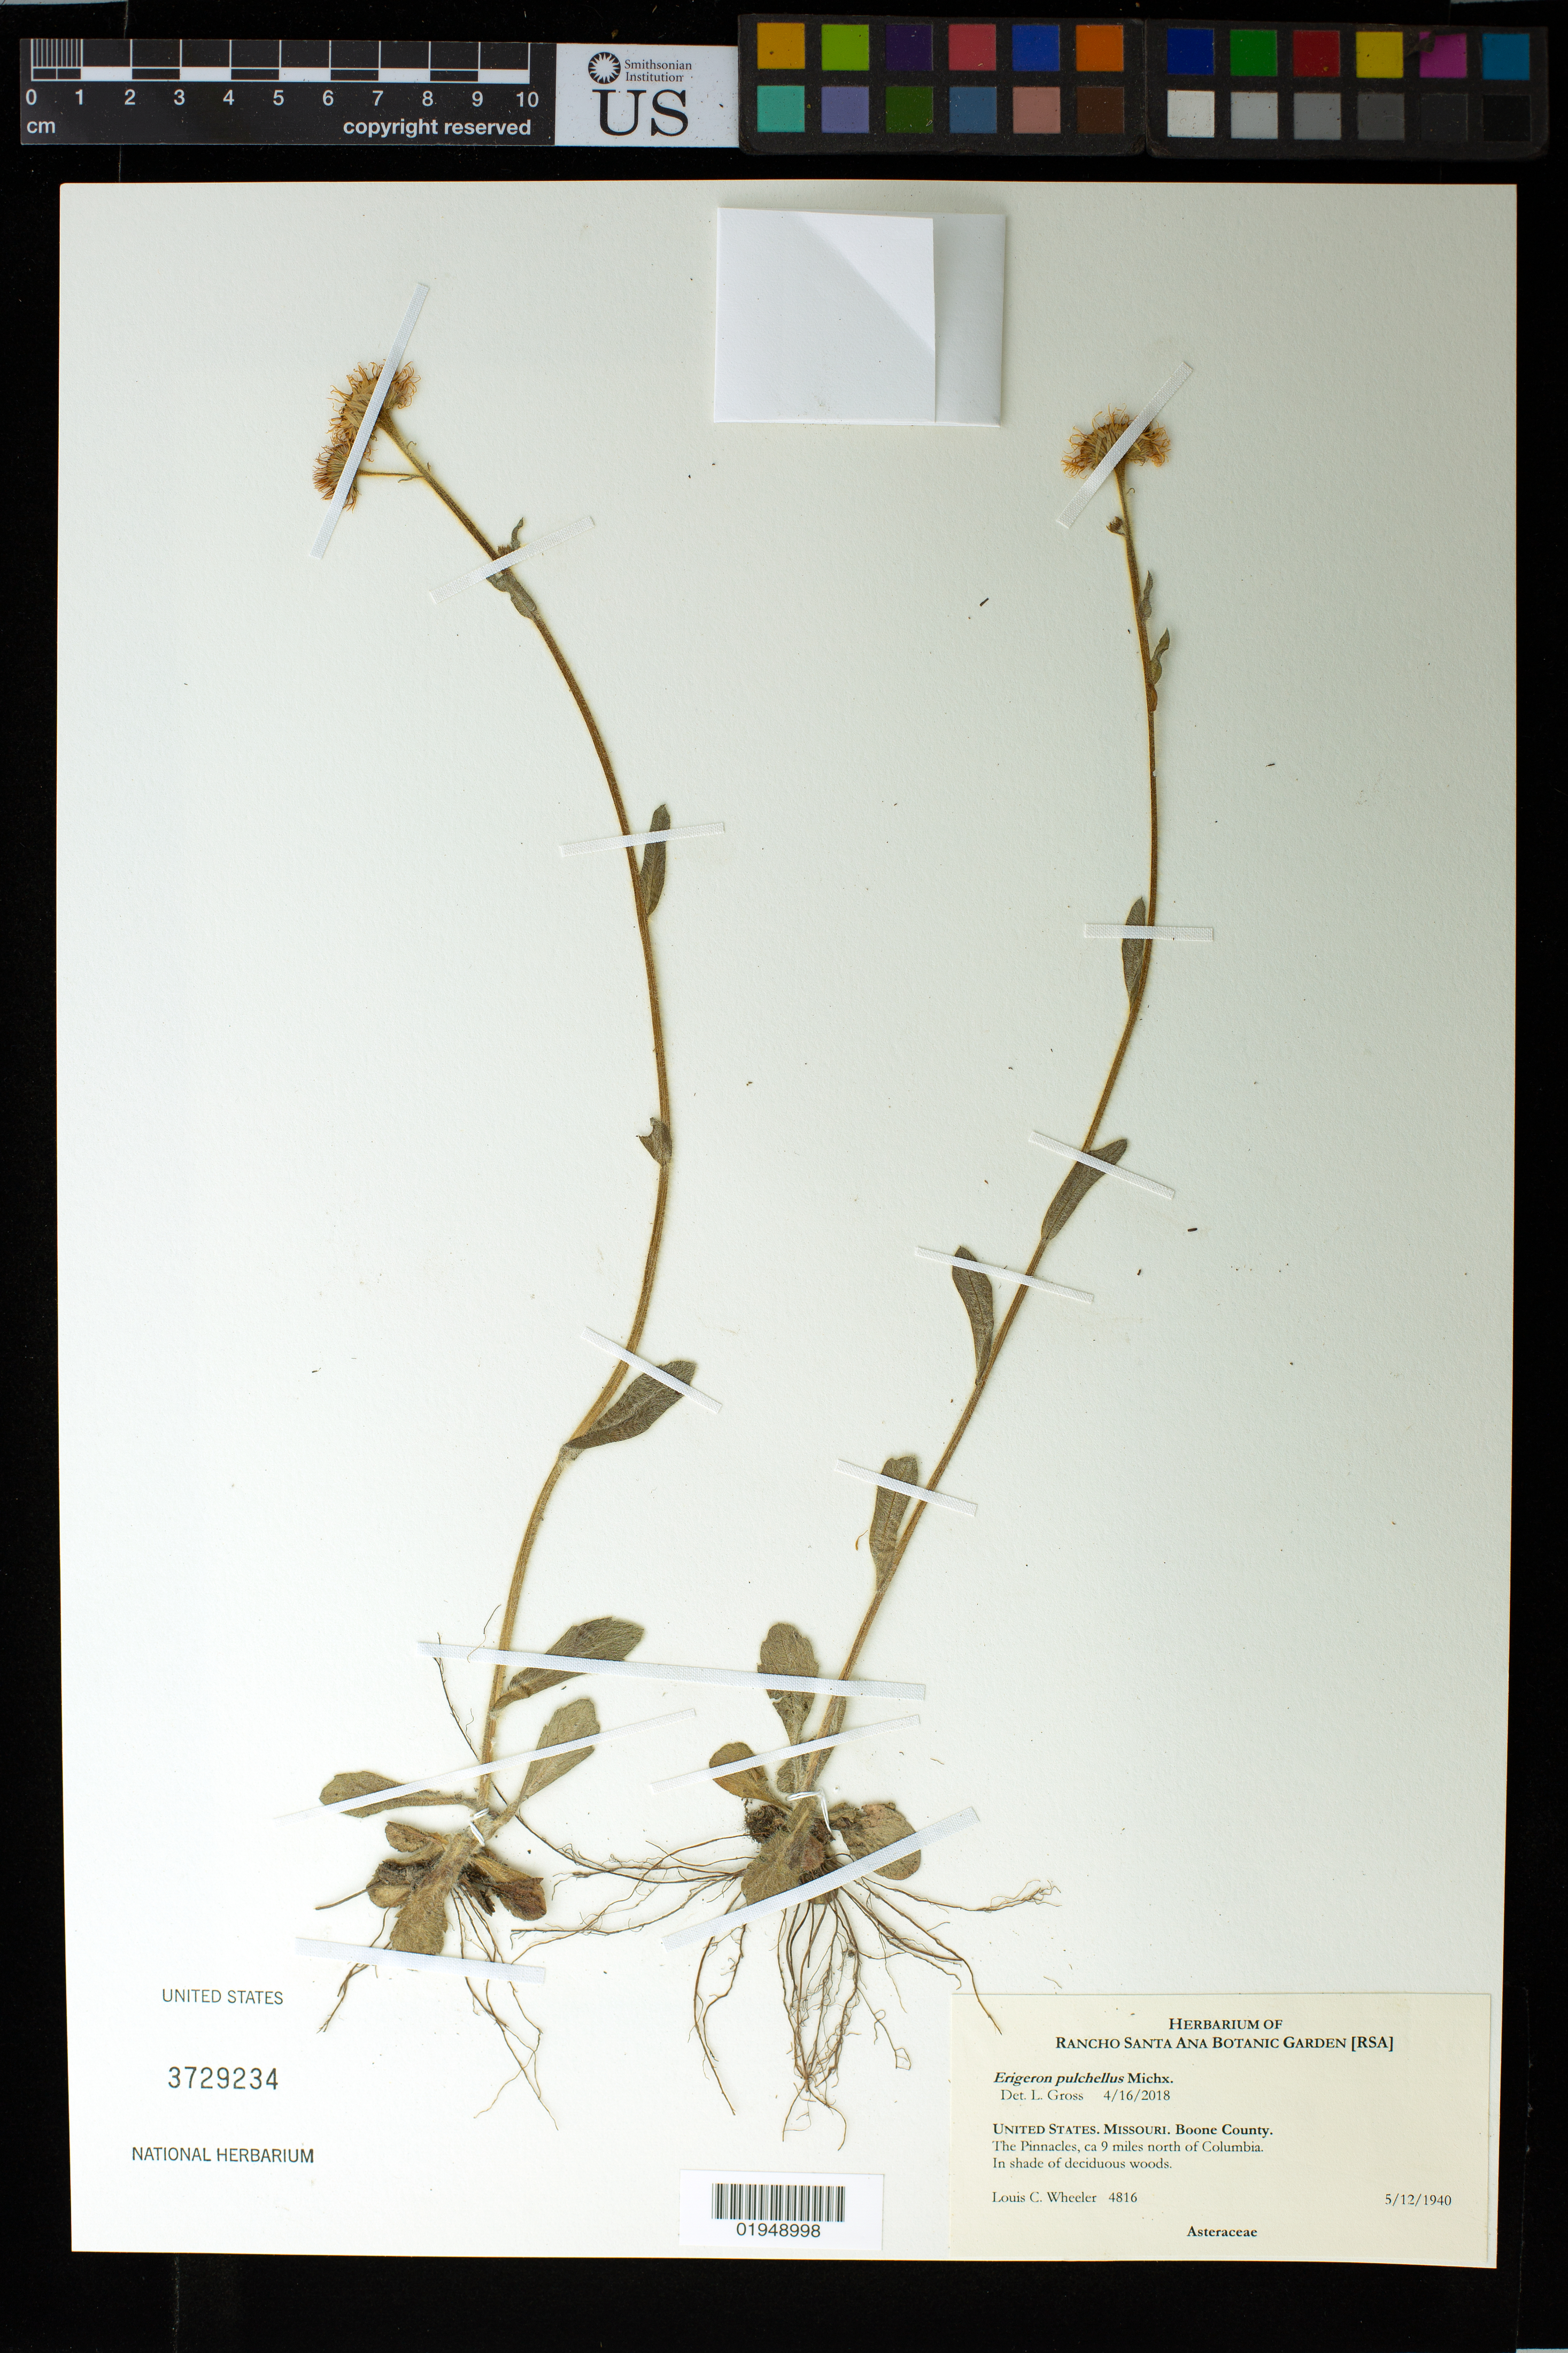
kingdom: Plantae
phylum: Tracheophyta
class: Magnoliopsida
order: Asterales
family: Asteraceae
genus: Erigeron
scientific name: Erigeron pulchellus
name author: Michx.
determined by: Gross, L.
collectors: L. C. Wheeler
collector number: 4816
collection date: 1940-05-12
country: United States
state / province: Missouri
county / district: Boone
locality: The Pinnacles, ca 9 miles north of Columbia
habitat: in shade of deciduous woods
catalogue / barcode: US 3729234